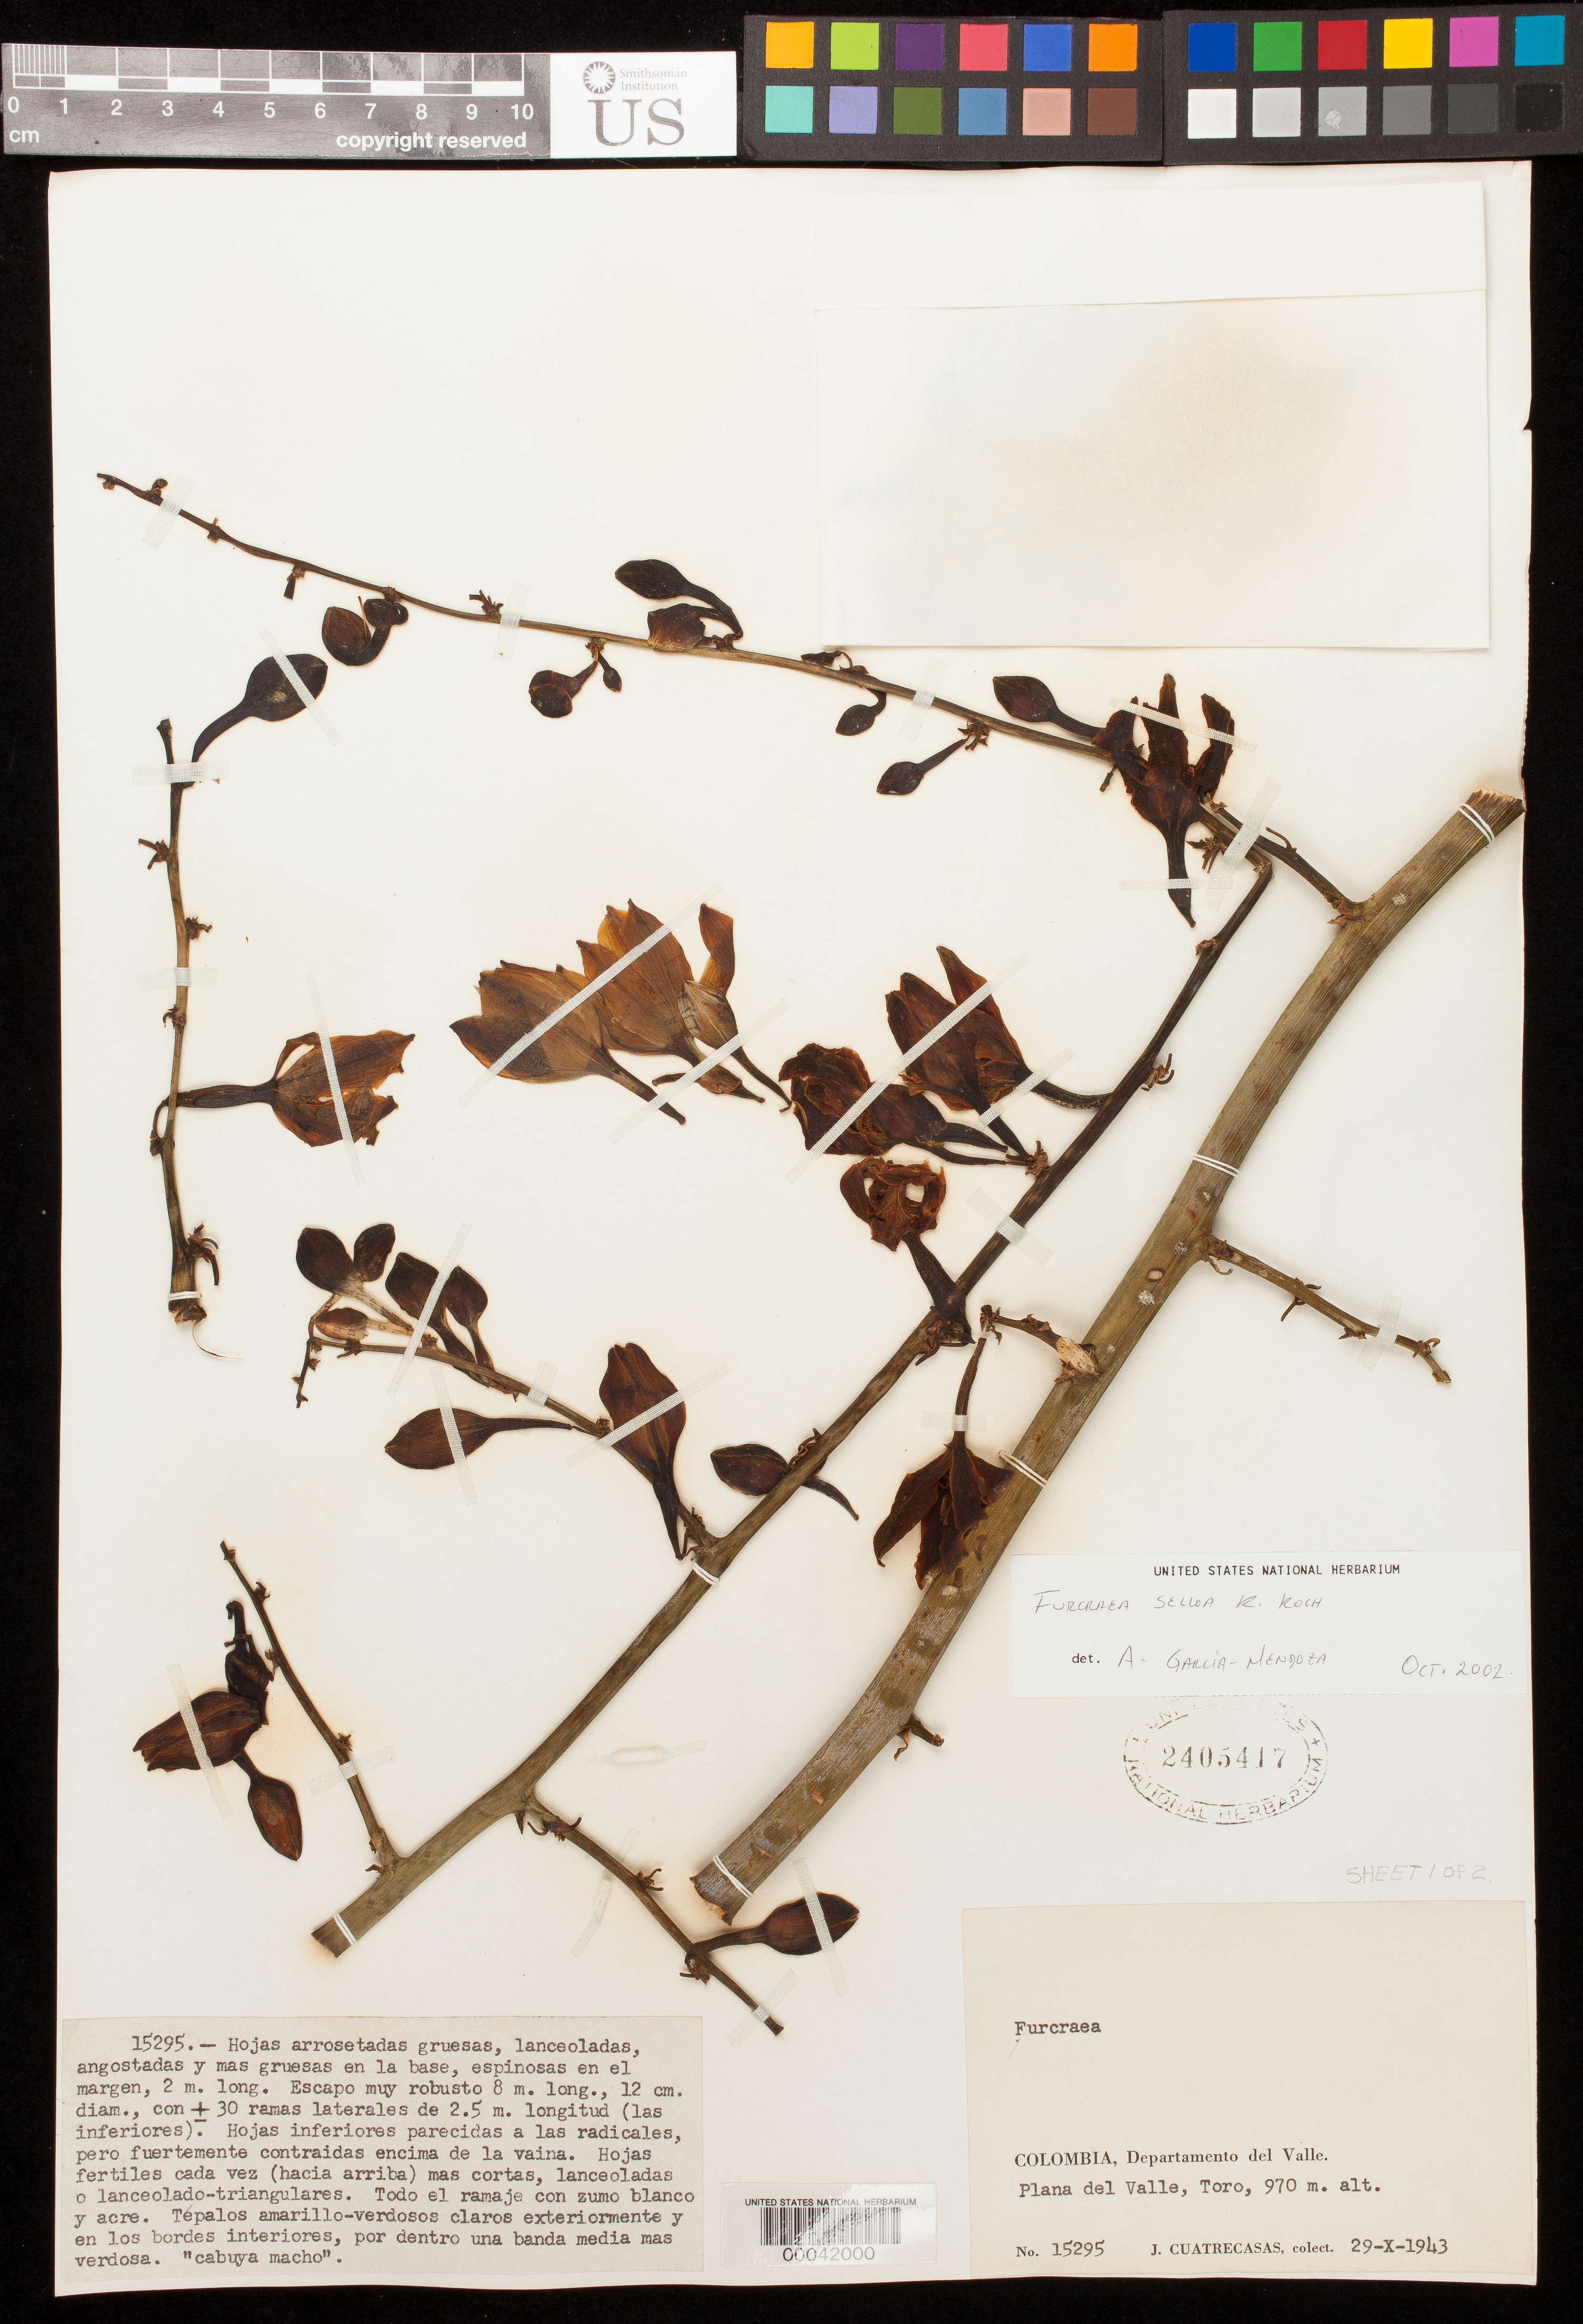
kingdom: Plantae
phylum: Tracheophyta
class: Liliopsida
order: Asparagales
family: Asparagaceae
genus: Furcraea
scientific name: Furcraea selloa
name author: K. Koch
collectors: J. Cuatrecasas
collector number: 15295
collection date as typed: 29 Oct 1943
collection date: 1943-10-29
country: Colombia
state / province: Valle del Cauca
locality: Planar del Valle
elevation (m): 970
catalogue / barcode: US 2405417